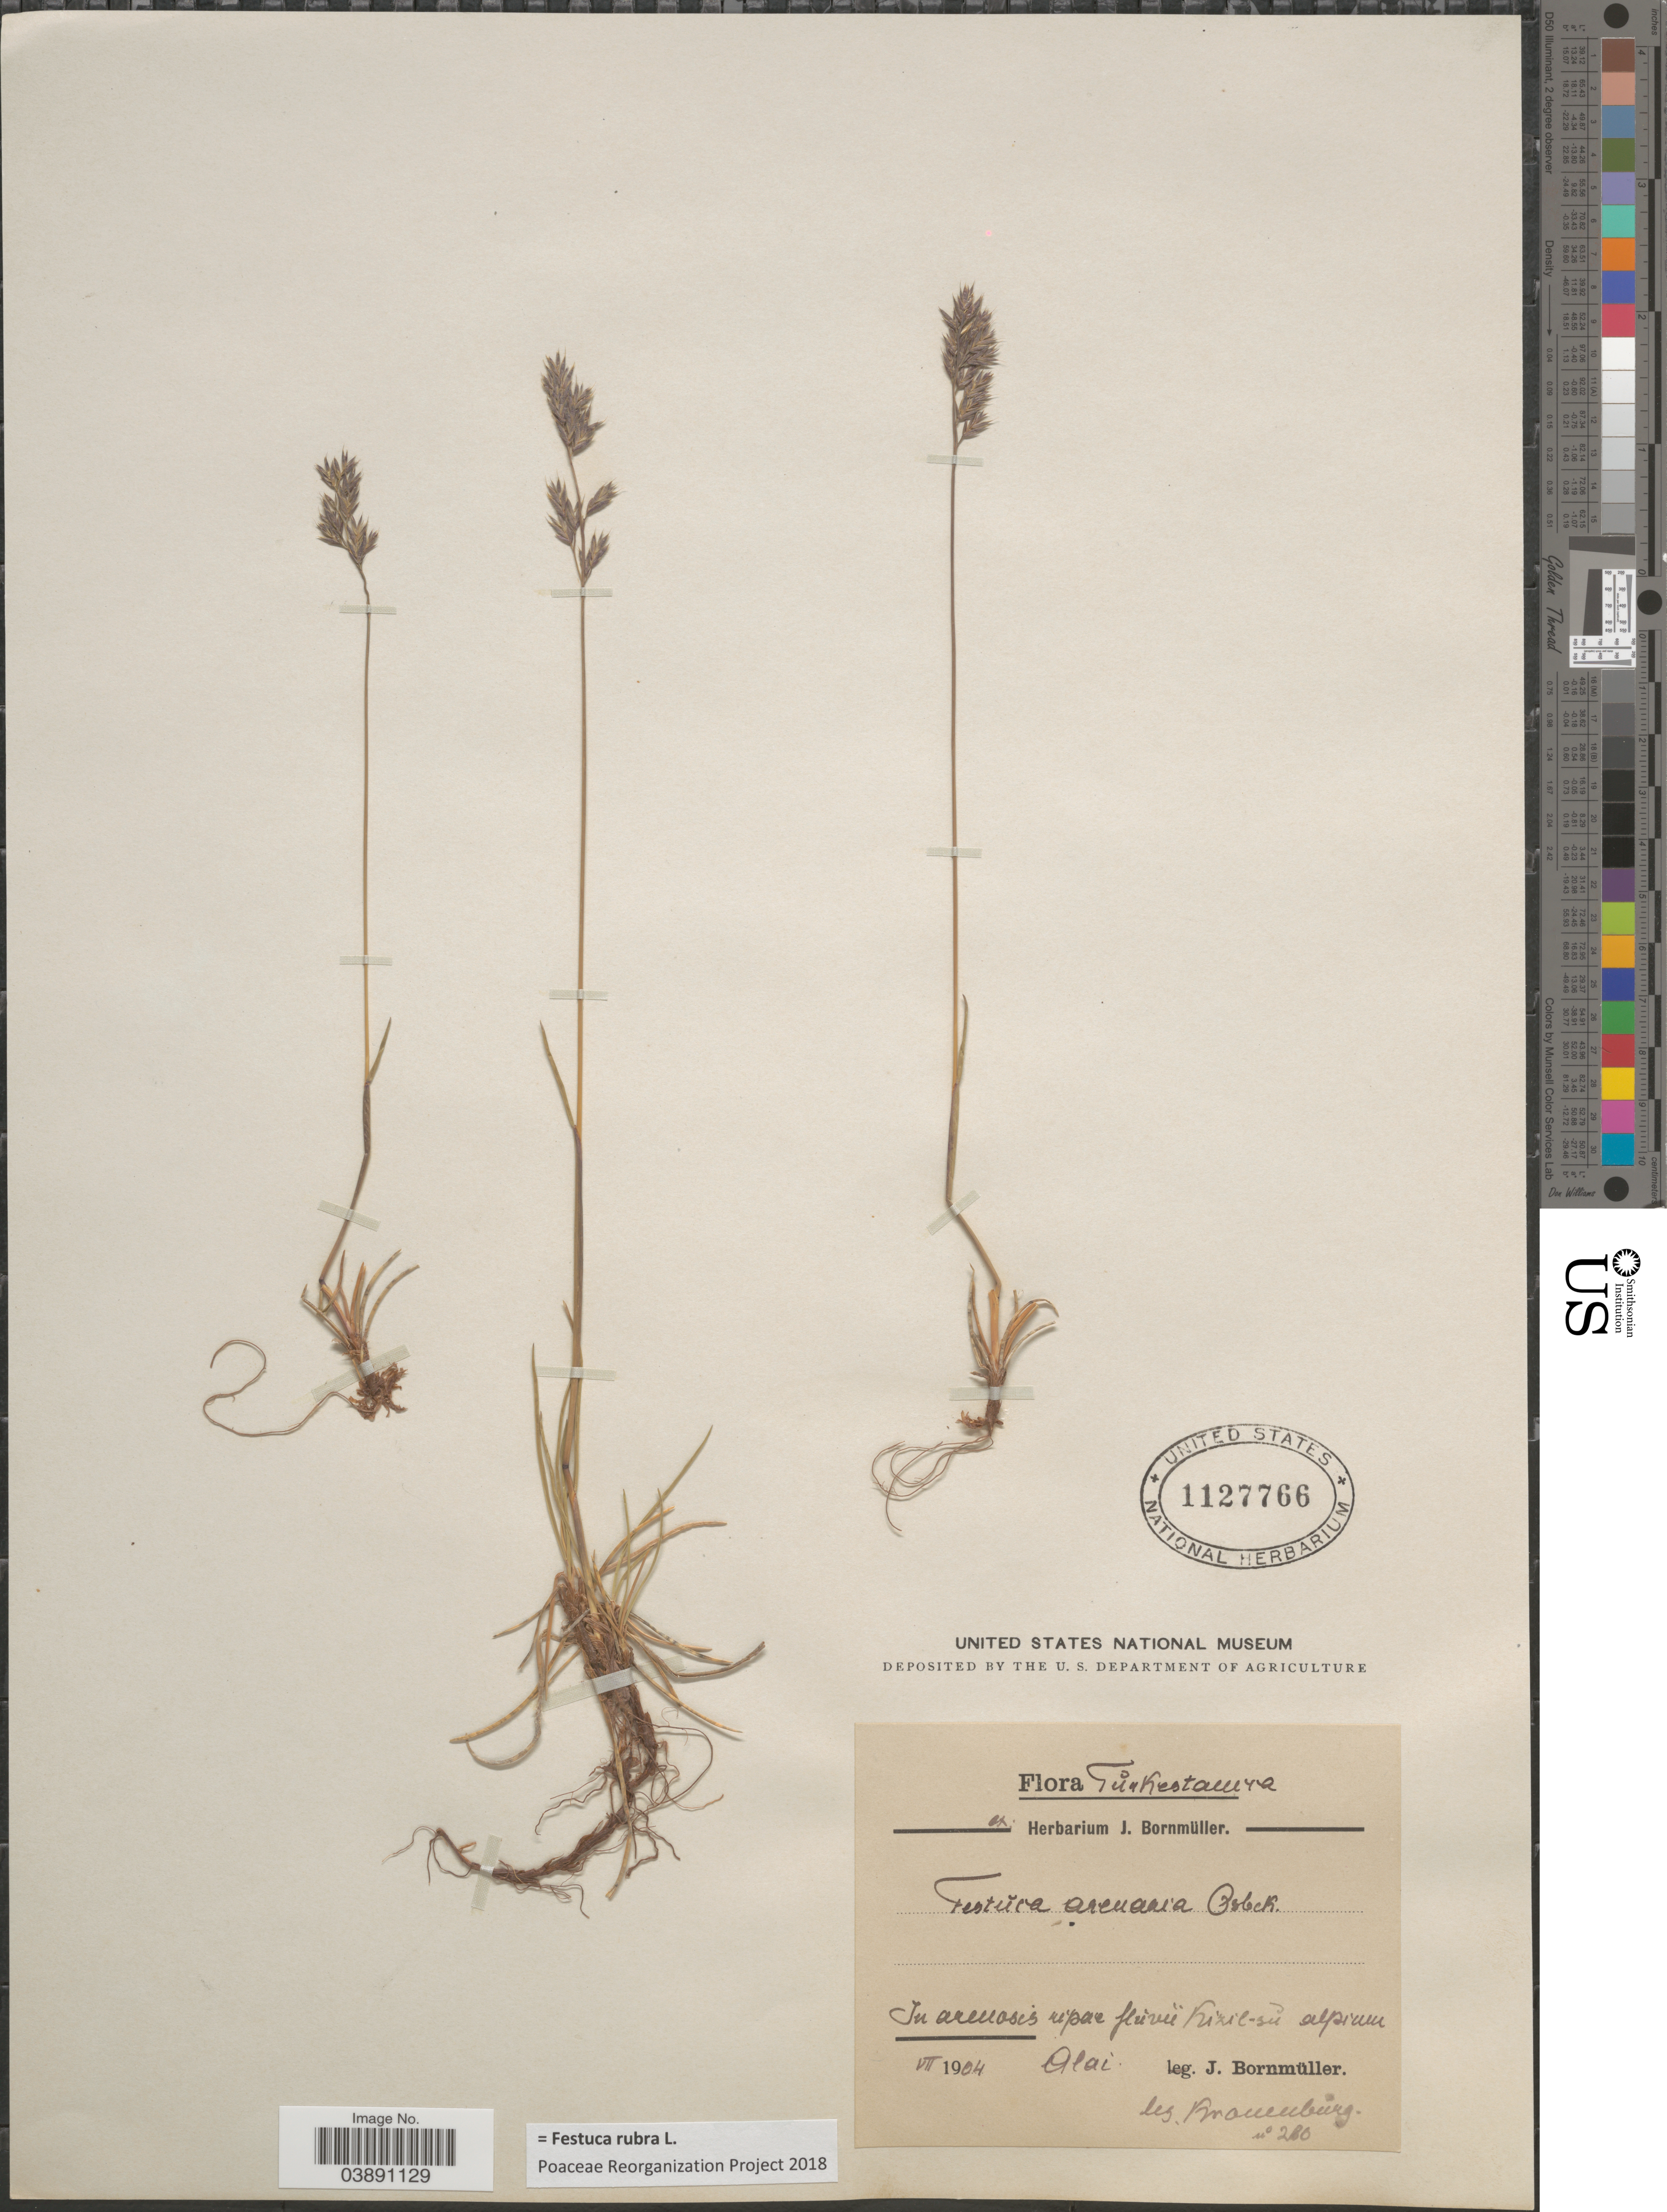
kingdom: Plantae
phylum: Tracheophyta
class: Liliopsida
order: Poales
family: Poaceae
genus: Festuca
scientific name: Festuca rubra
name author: L.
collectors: Kronenburg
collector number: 280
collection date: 1904-07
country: China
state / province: Xinjiang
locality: Turkestania. In arenosis ripae fluvii Kizil-su alpium Alai.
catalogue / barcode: US 1127766